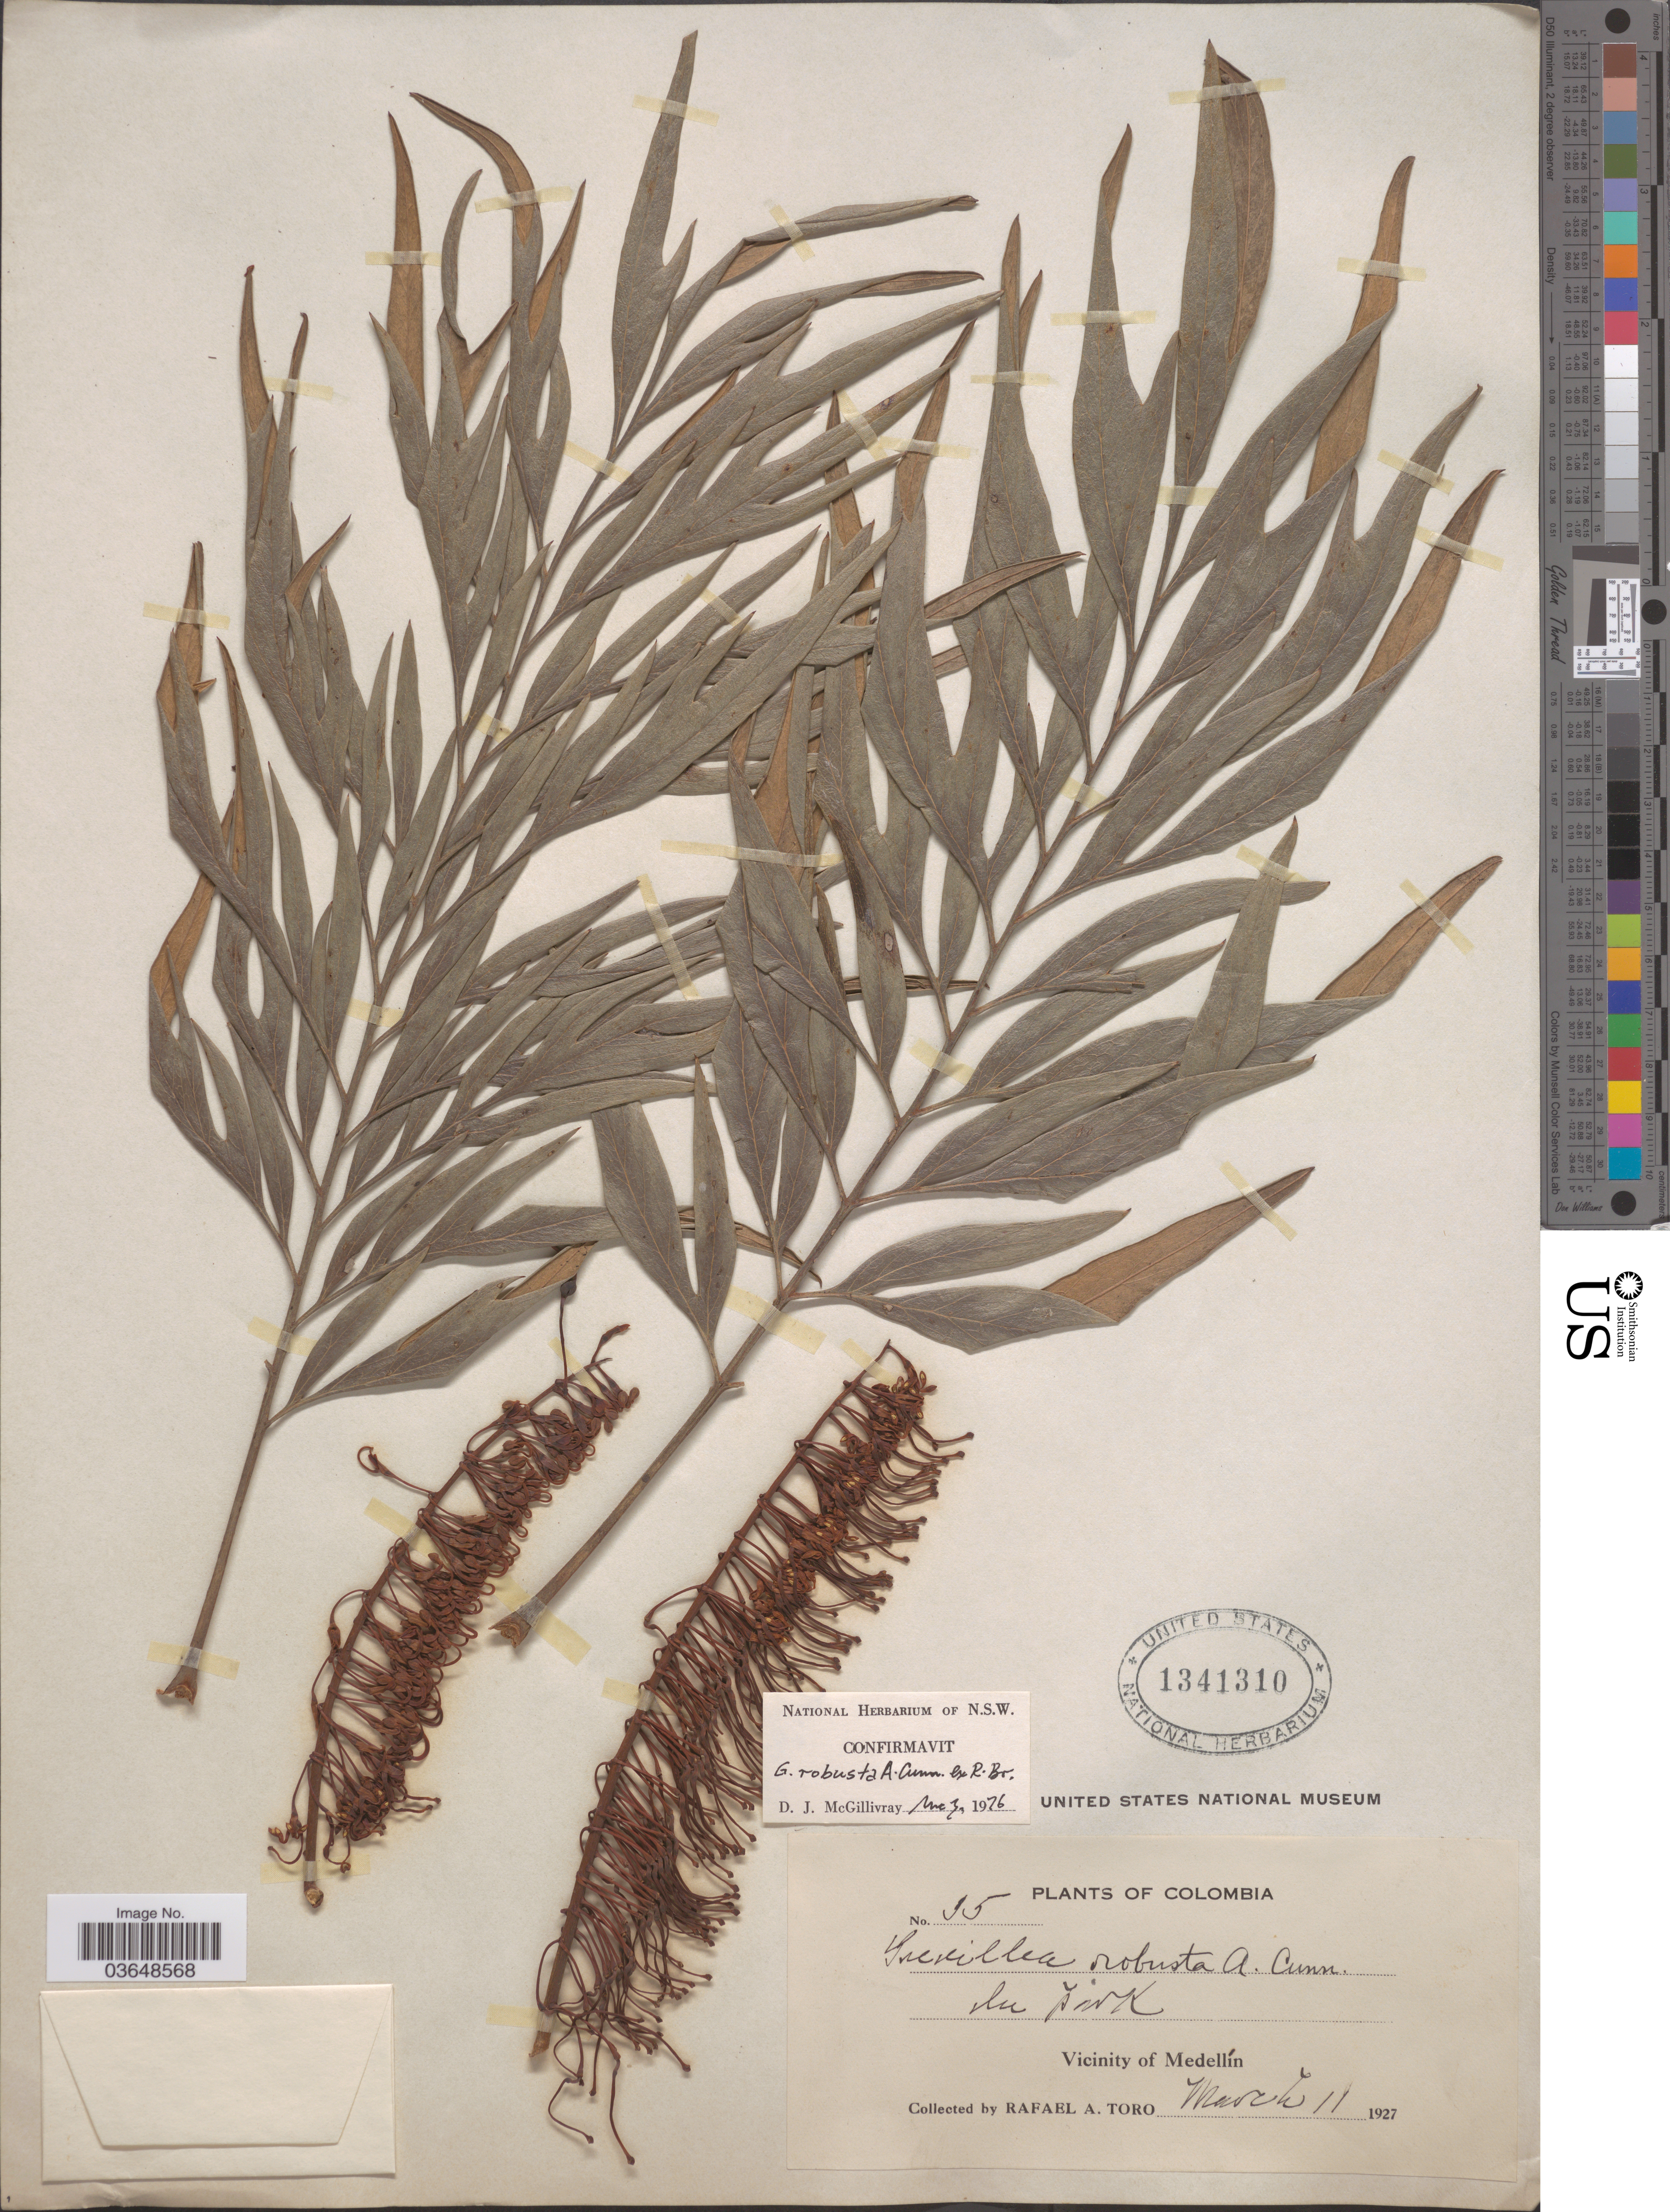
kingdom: Plantae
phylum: Tracheophyta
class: Magnoliopsida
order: Proteales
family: Proteaceae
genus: Grevillea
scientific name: Grevillea robusta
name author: A. Cunn.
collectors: R. A. Toro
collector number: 95*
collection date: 1927-03-11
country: Colombia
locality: In Park. Vicinity of Medellín.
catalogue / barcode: US 1341310